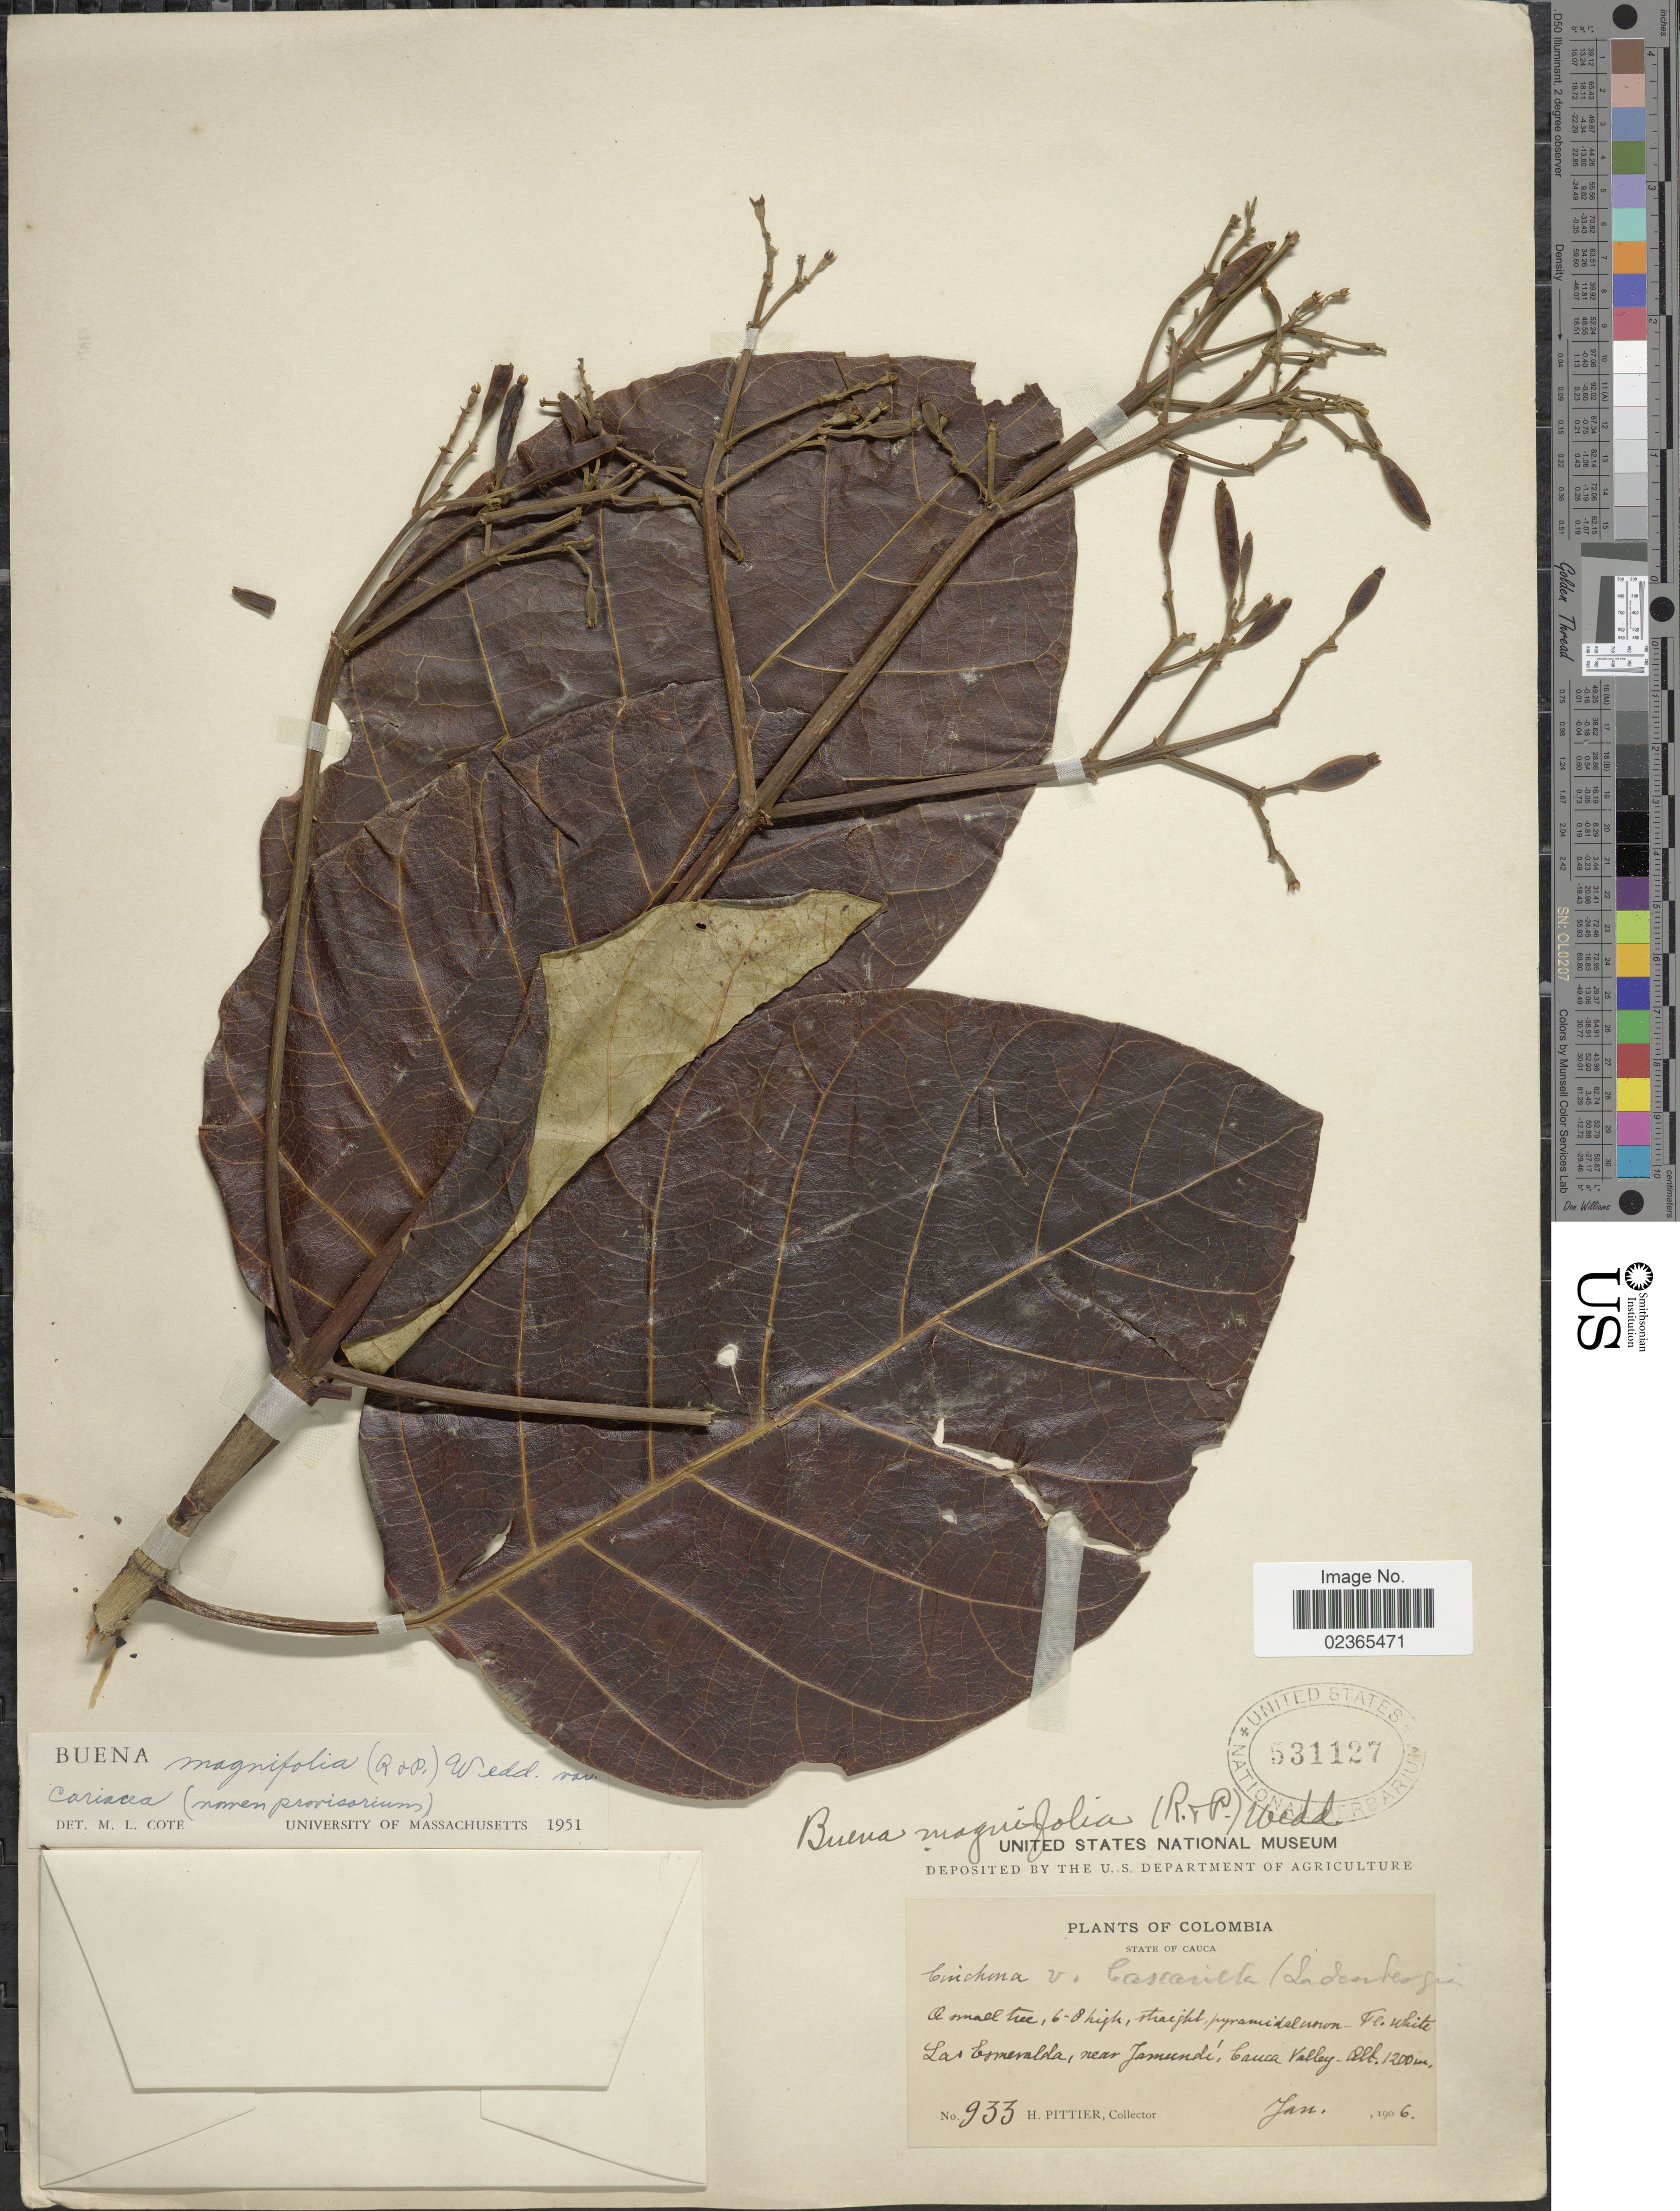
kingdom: Plantae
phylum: Tracheophyta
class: Magnoliopsida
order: Gentianales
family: Rubiaceae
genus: Ladenbergia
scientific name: Ladenbergia oblongifolia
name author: (Mutis) L. Andersson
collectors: H. F. Pittier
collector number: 933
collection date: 1906-01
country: Colombia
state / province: Cauca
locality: Las Esmeralda, near Jamundi, Cauca Valley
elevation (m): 1200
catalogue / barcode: US 531127